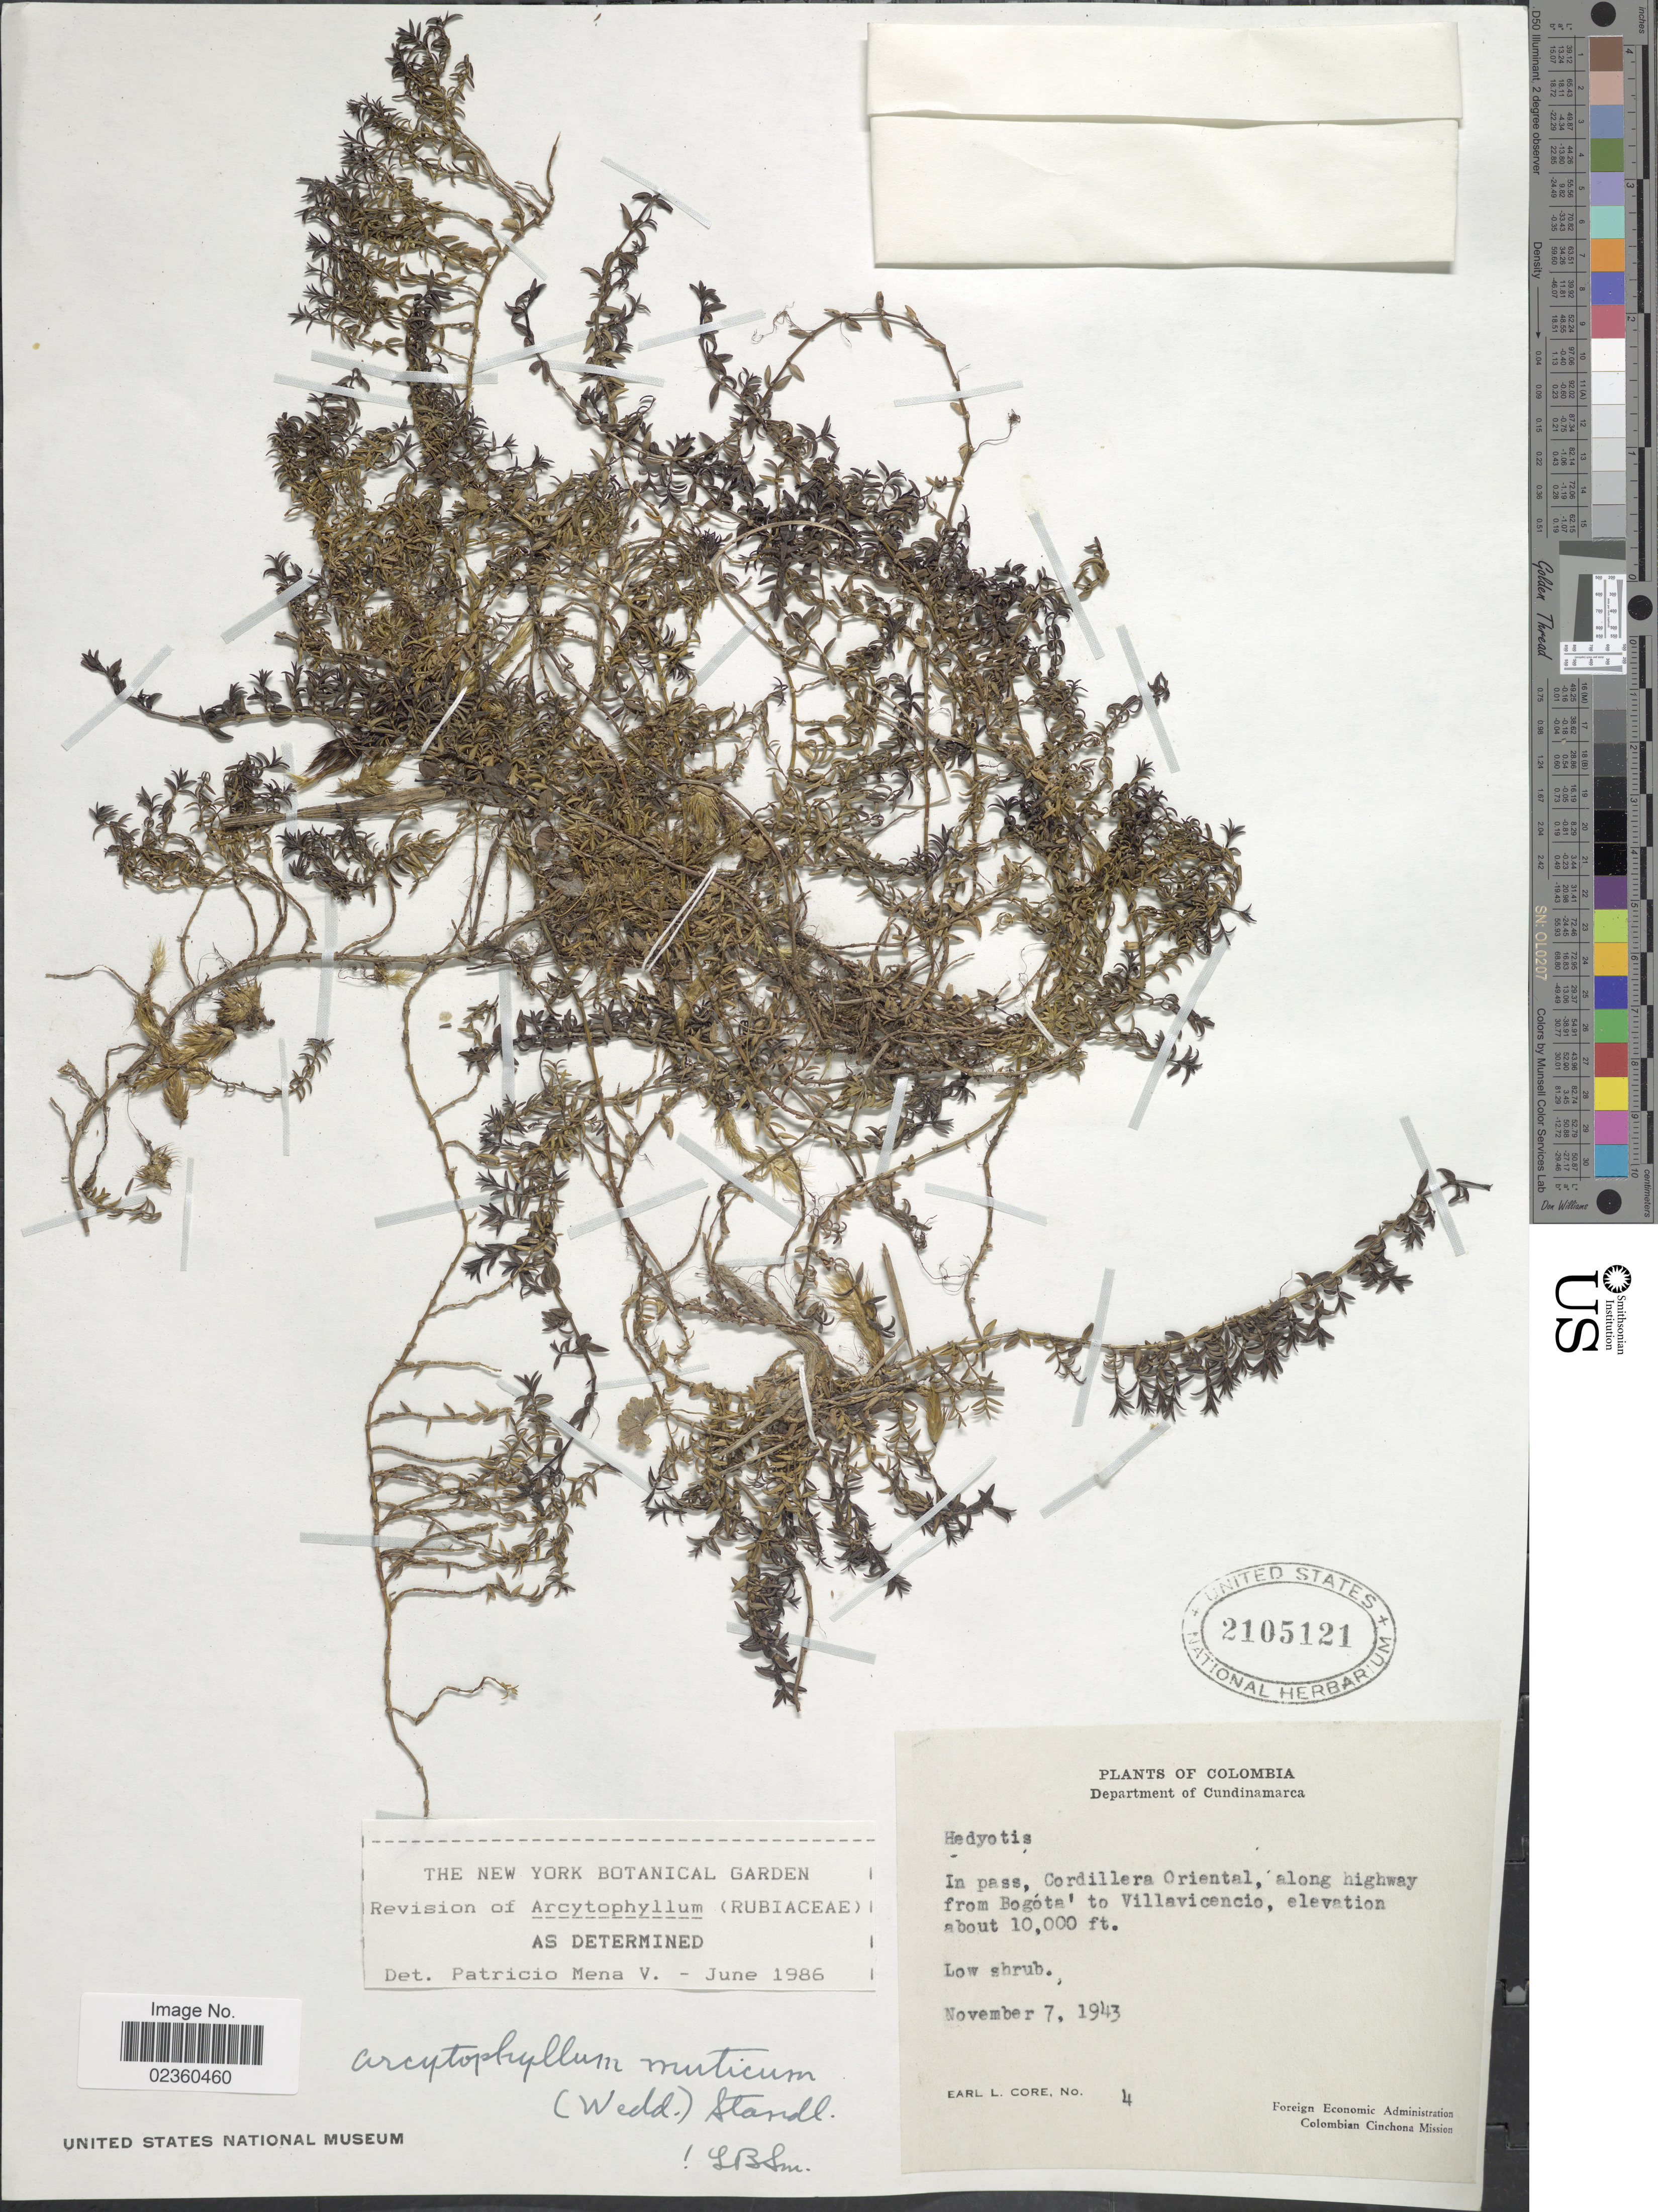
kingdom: Plantae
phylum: Tracheophyta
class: Magnoliopsida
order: Gentianales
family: Rubiaceae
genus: Arcytophyllum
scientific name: Arcytophyllum muticum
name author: (Wedd.) Standl.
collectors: E. L. Core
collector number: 4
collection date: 1943-11-07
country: Colombia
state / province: Cundinamarca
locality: Department of Cundinamarca, In pass, Cordillera Oriental, along the highway from Bogóta'to Villavicencio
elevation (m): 3048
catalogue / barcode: US 2105121